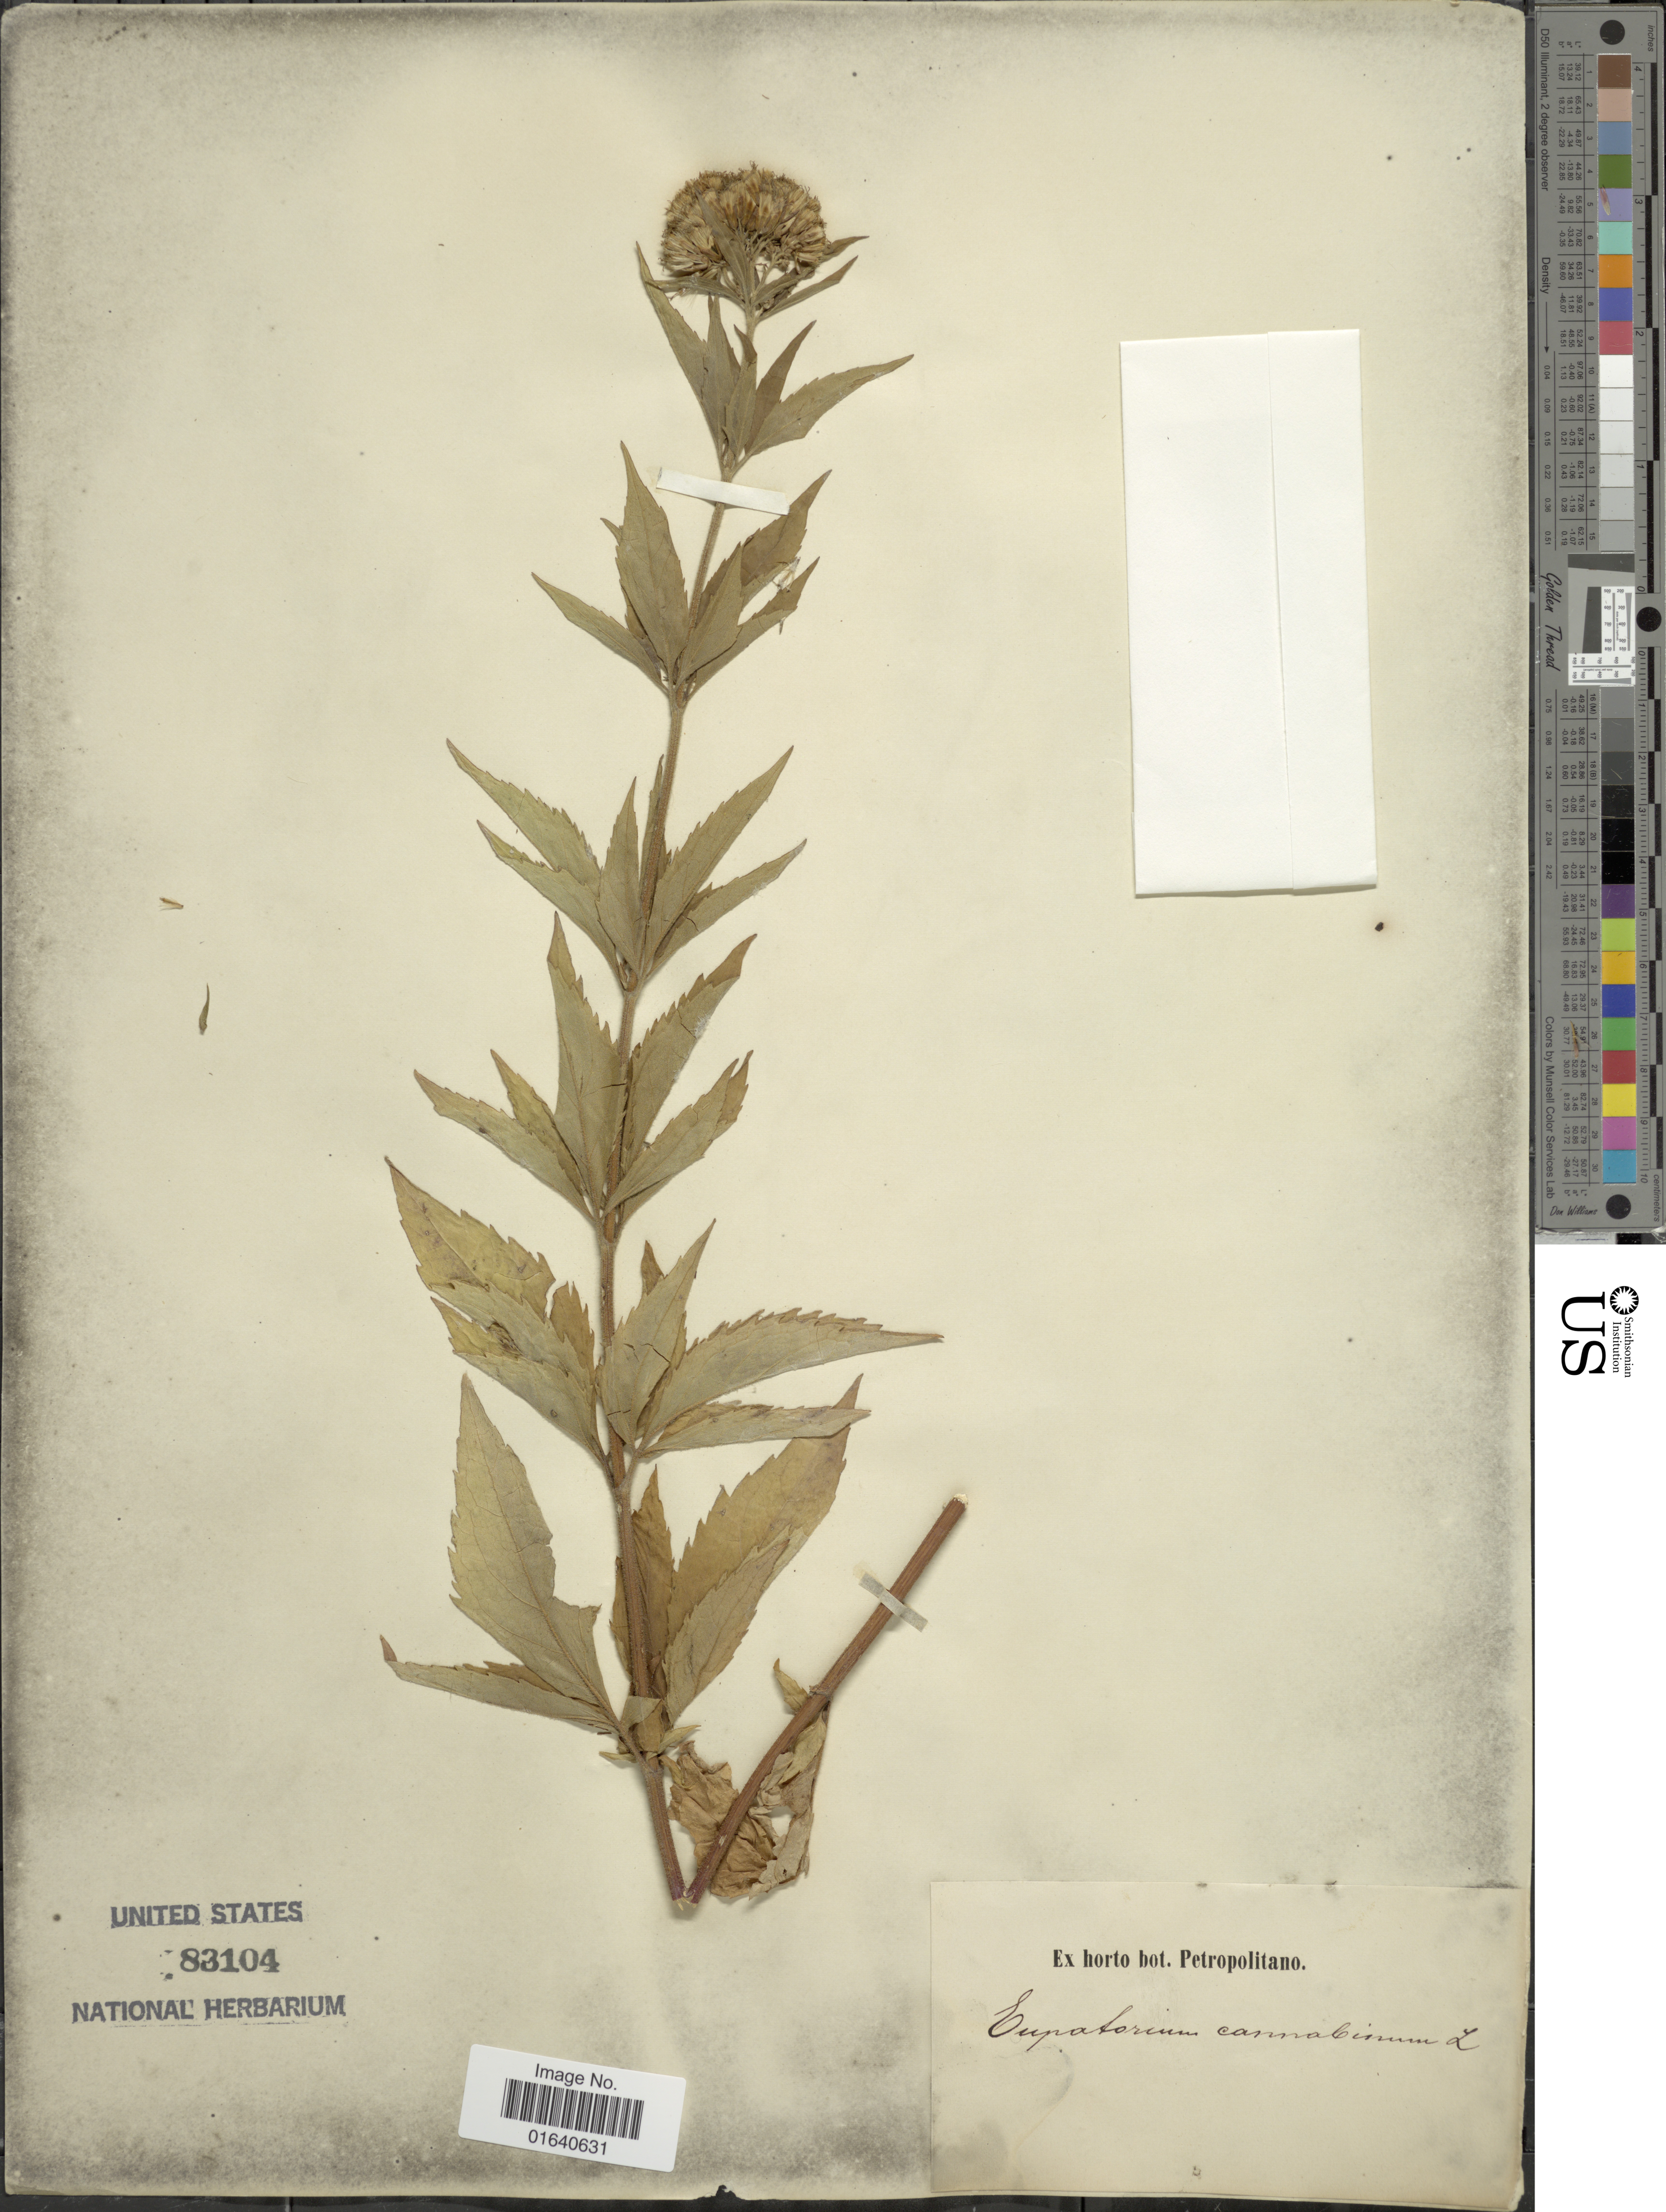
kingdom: Plantae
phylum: Tracheophyta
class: Magnoliopsida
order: Asterales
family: Asteraceae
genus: Eupatorium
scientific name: Eupatorium cannabinum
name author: L.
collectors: ex Horto Bot. Petropolitano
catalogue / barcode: US 83104